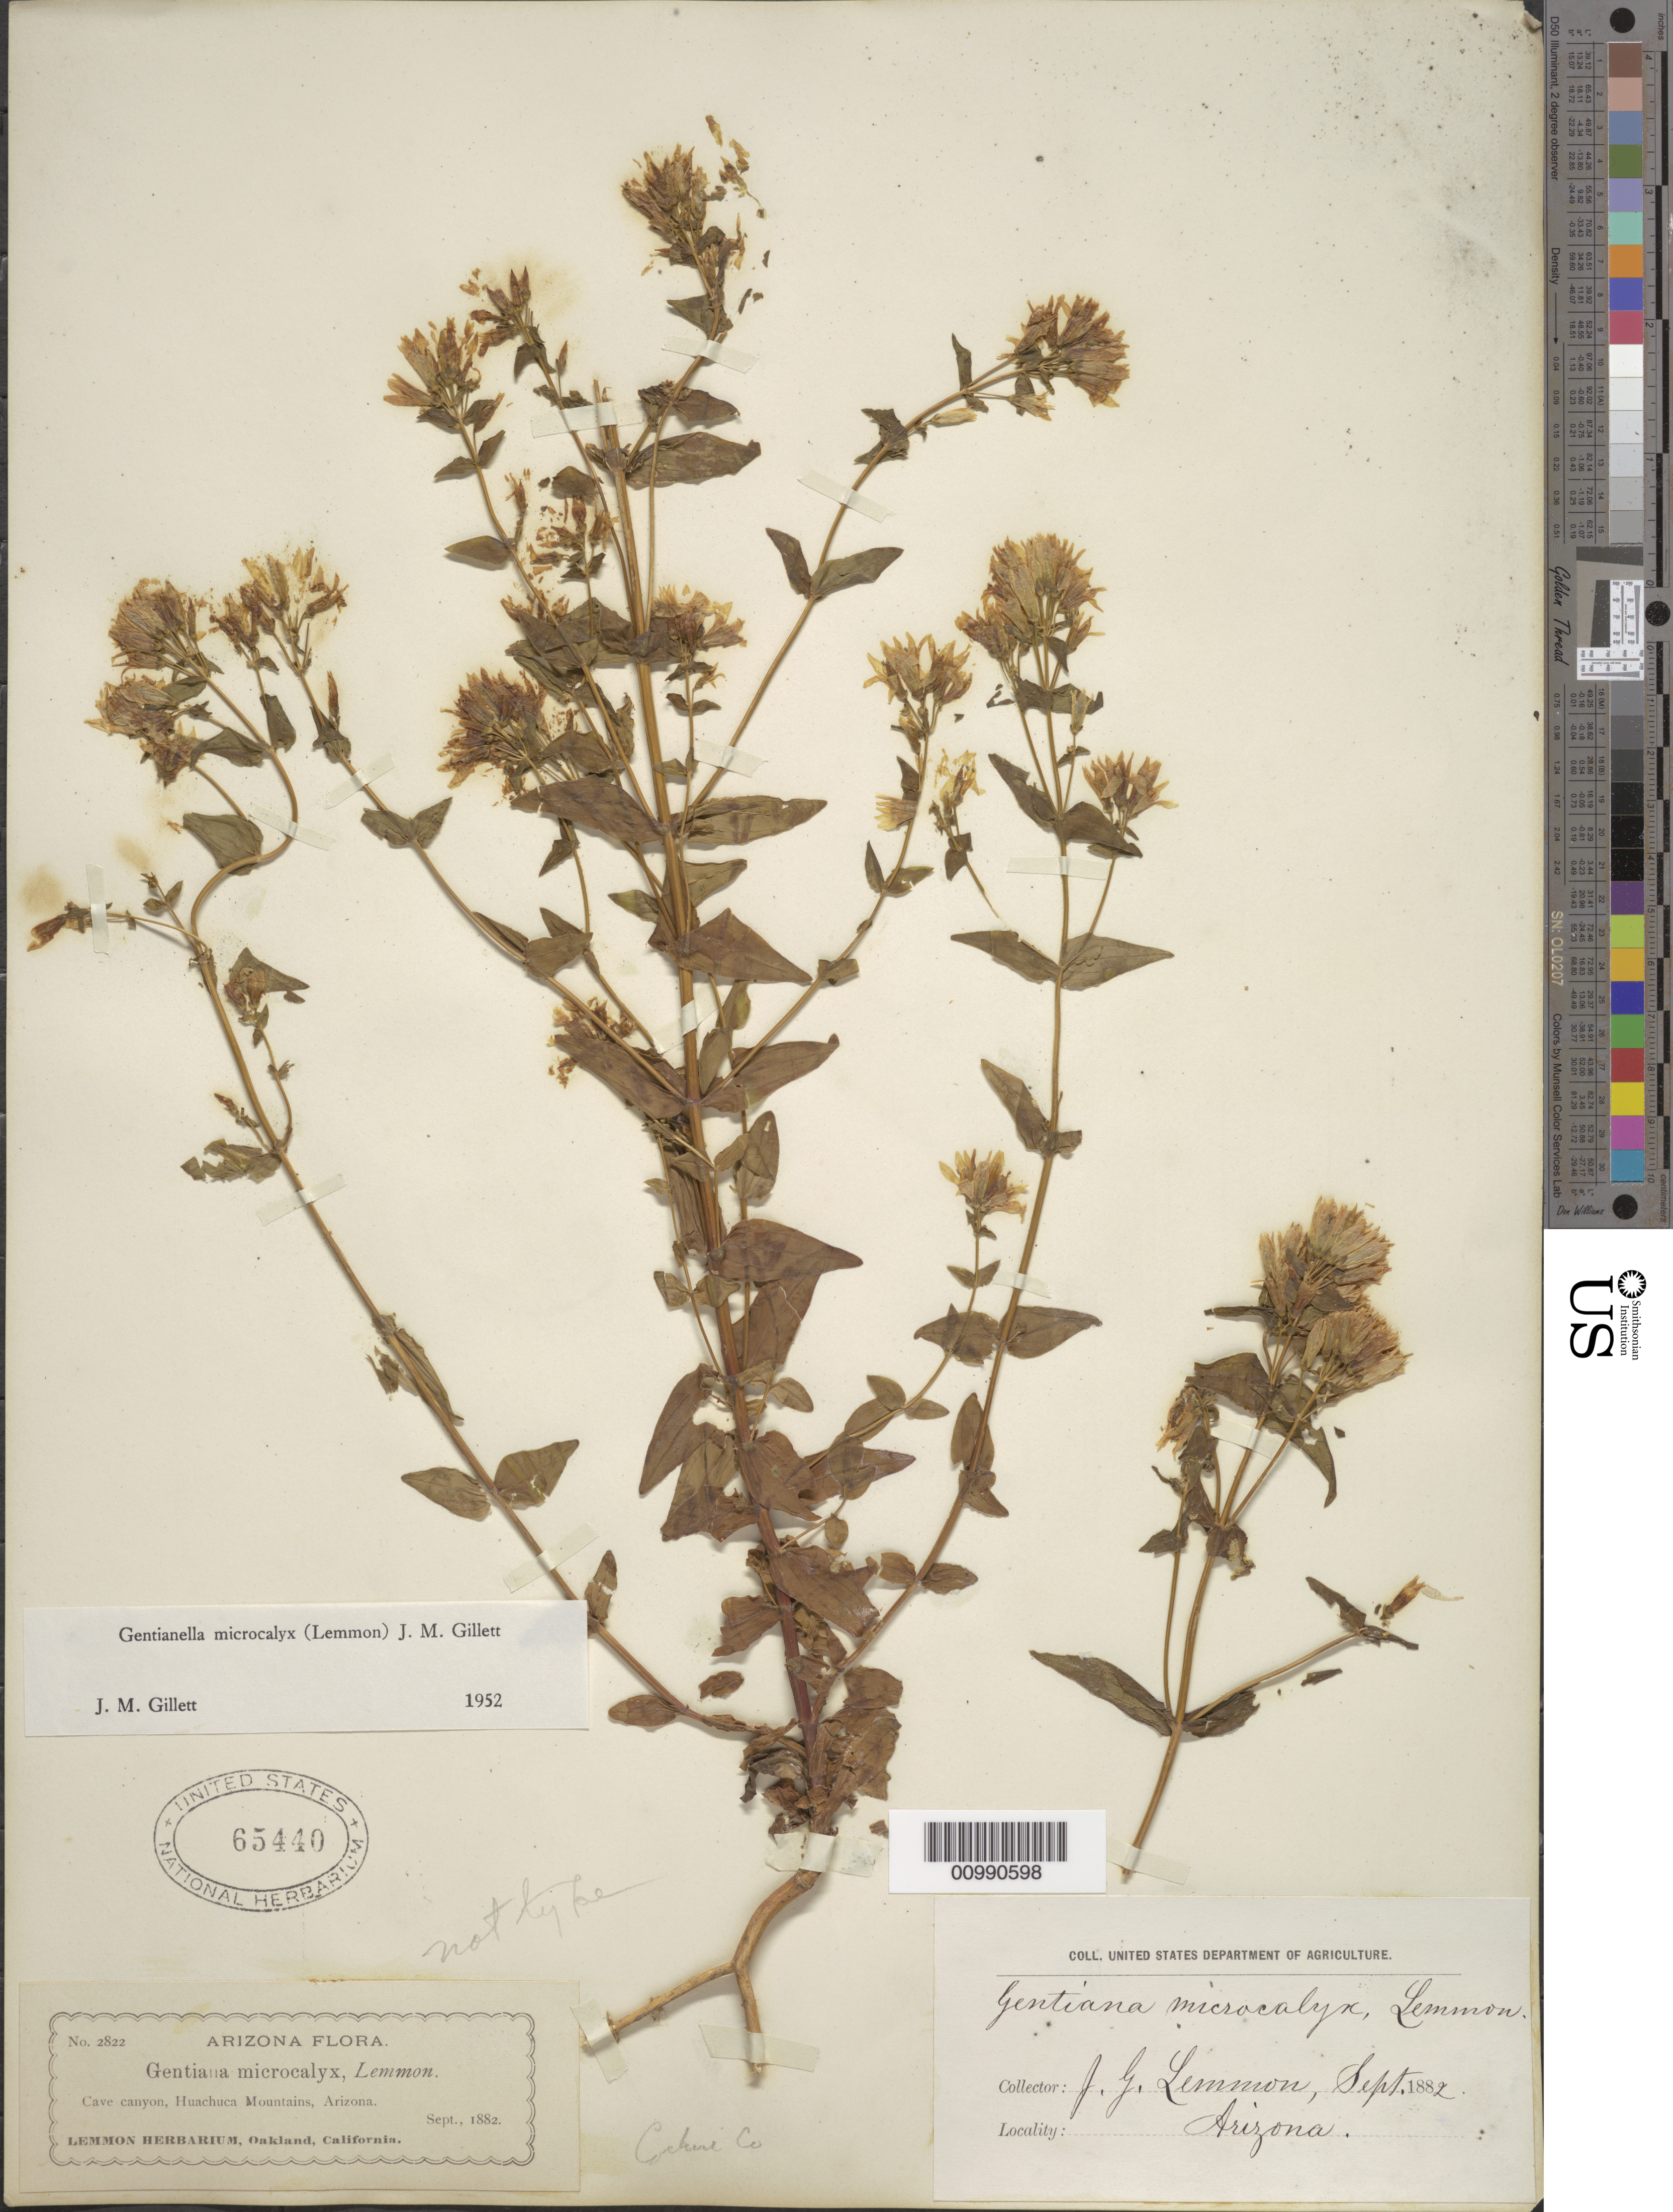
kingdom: Plantae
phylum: Tracheophyta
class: Magnoliopsida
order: Gentianales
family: Gentianaceae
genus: Gentianella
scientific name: Gentianella microcalyx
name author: (Lemmon) J.M. Gillet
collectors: J. G. Lemmon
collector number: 2822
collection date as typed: Sep 1882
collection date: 1882-09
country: United States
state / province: Arizona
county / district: Cochise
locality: Huachuca Mts.; Cave Canyon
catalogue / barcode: US 65440